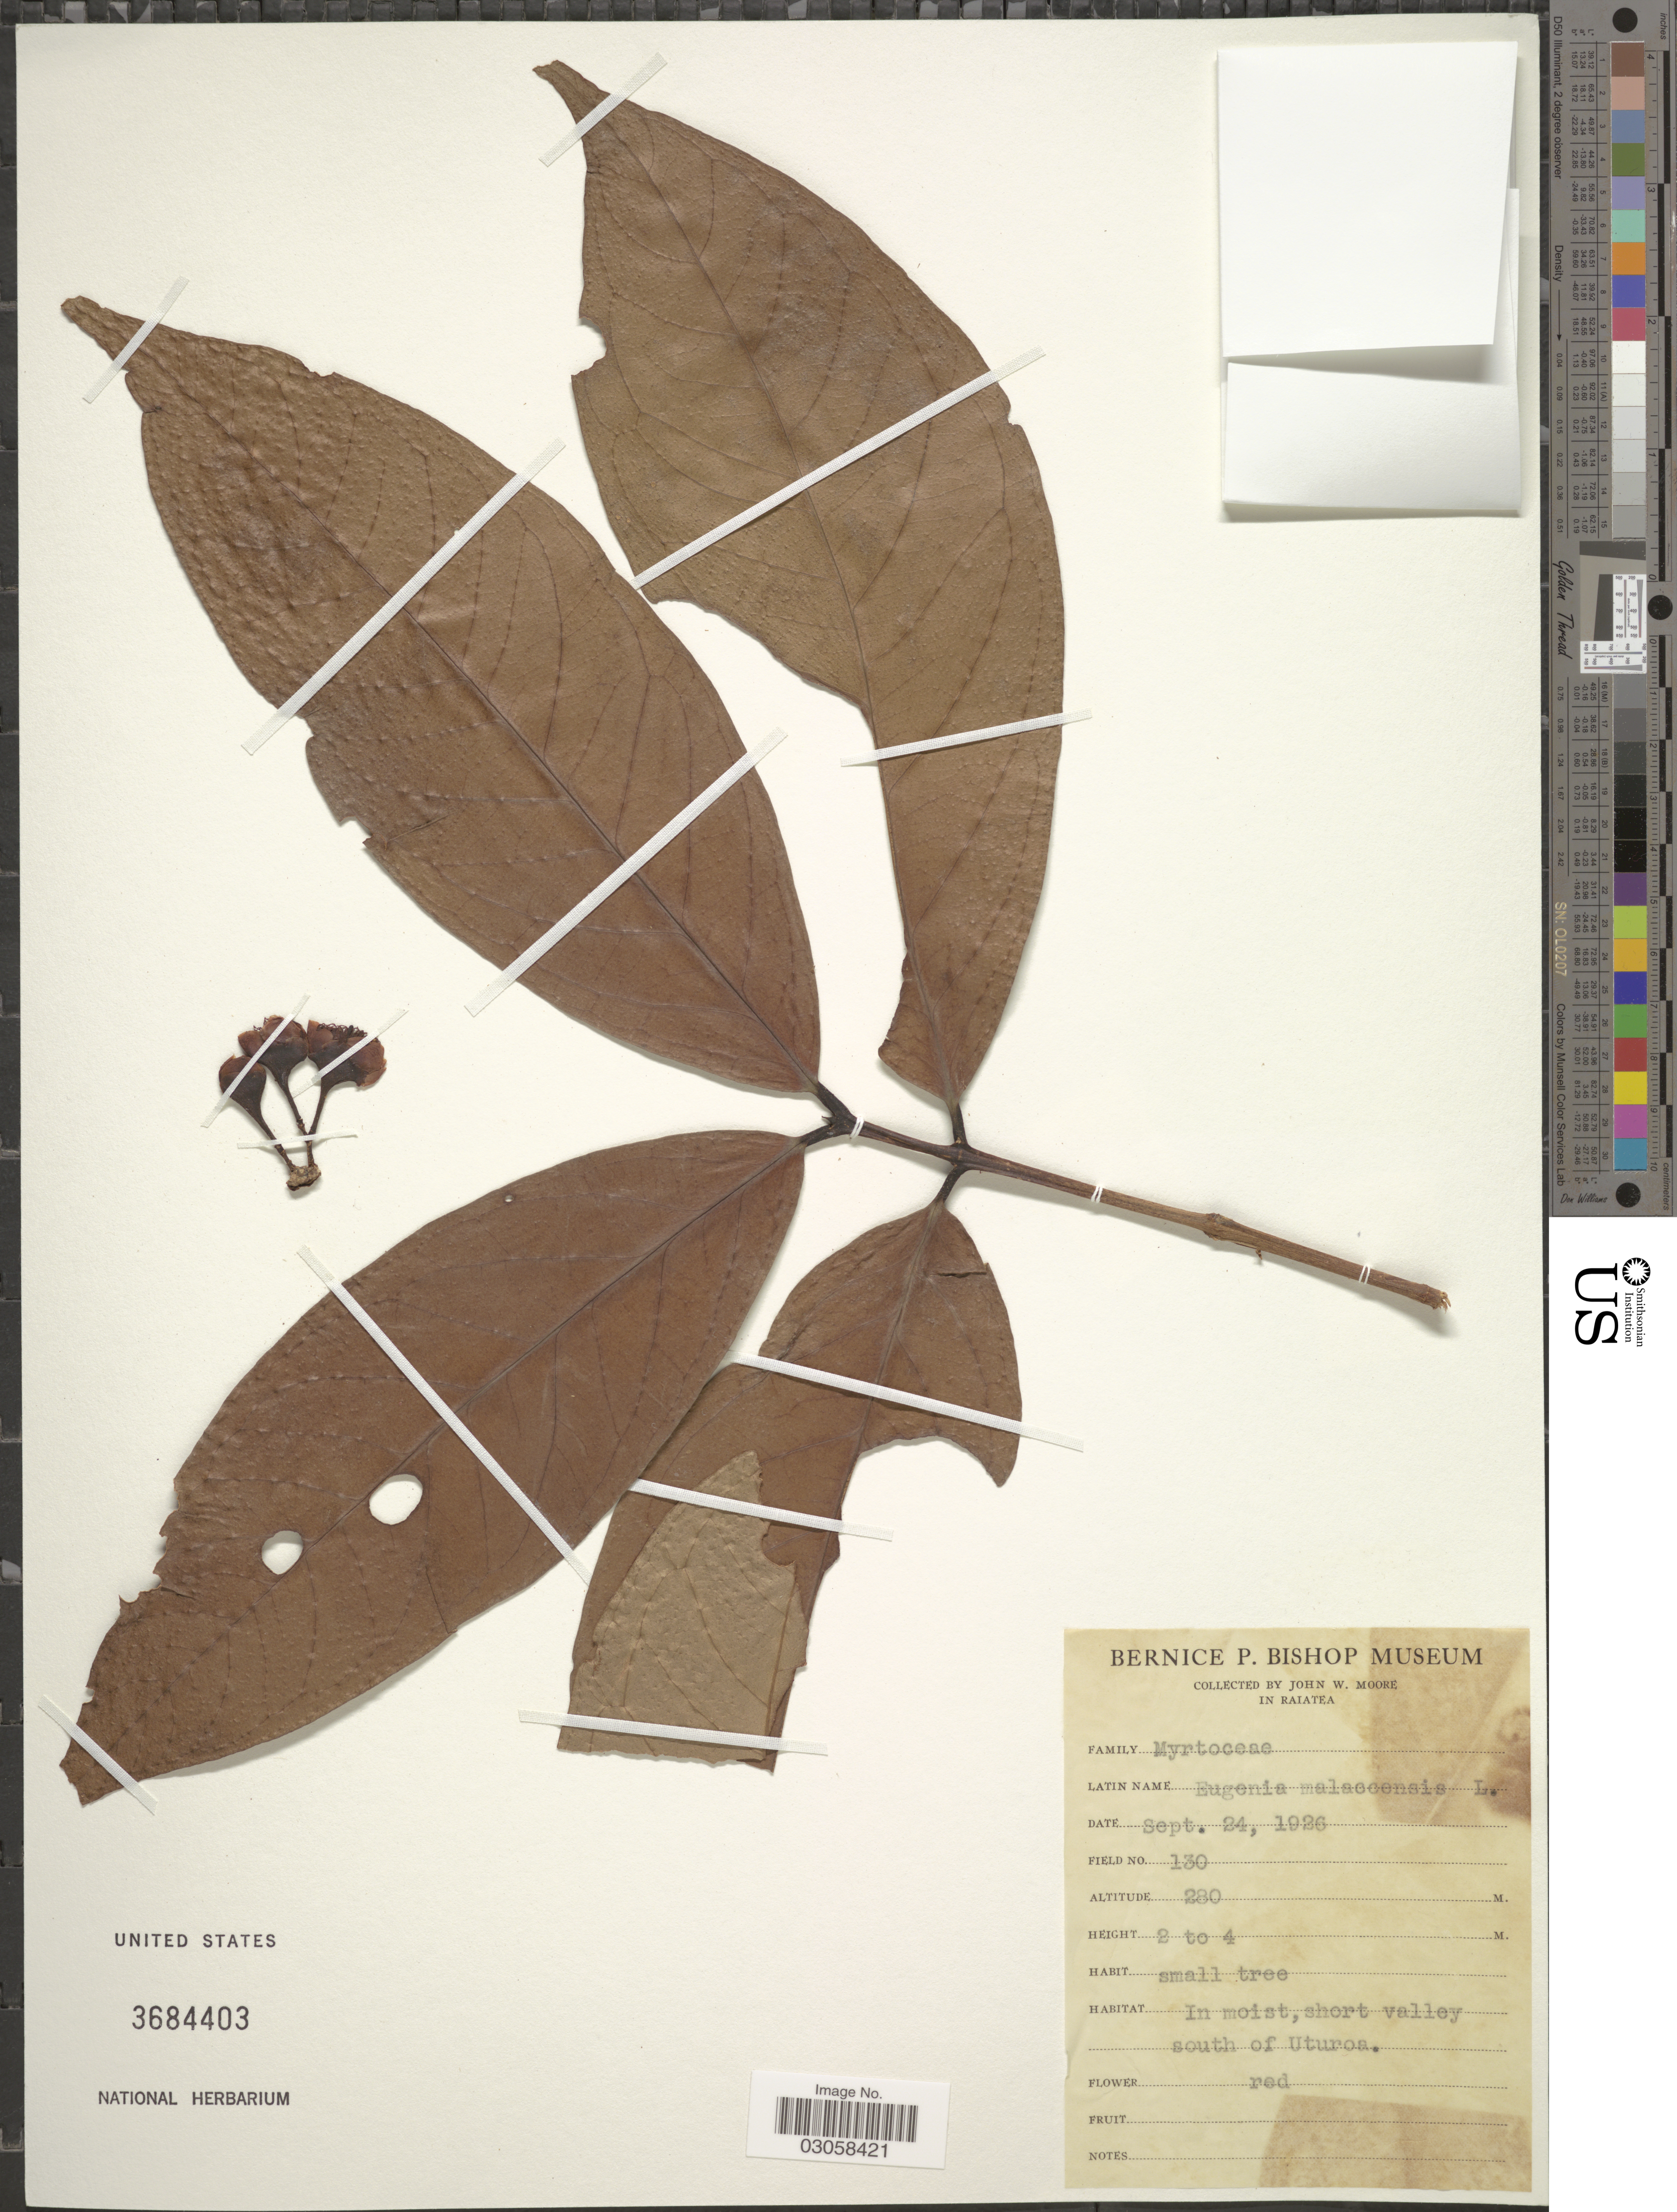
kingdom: Plantae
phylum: Tracheophyta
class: Magnoliopsida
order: Myrtales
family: Myrtaceae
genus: Syzygium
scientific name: Syzygium malaccense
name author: (L.) Merr. & L.M. Perry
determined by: Strong, Mark T., (BOT), Smithsonian Institution - National Museum of Natural History (UNITED STATES)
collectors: J. Moore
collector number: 130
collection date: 1926-09-24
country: French Polynesia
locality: In moist, short valley south of Uturoa.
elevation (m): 280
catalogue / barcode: US 3684403